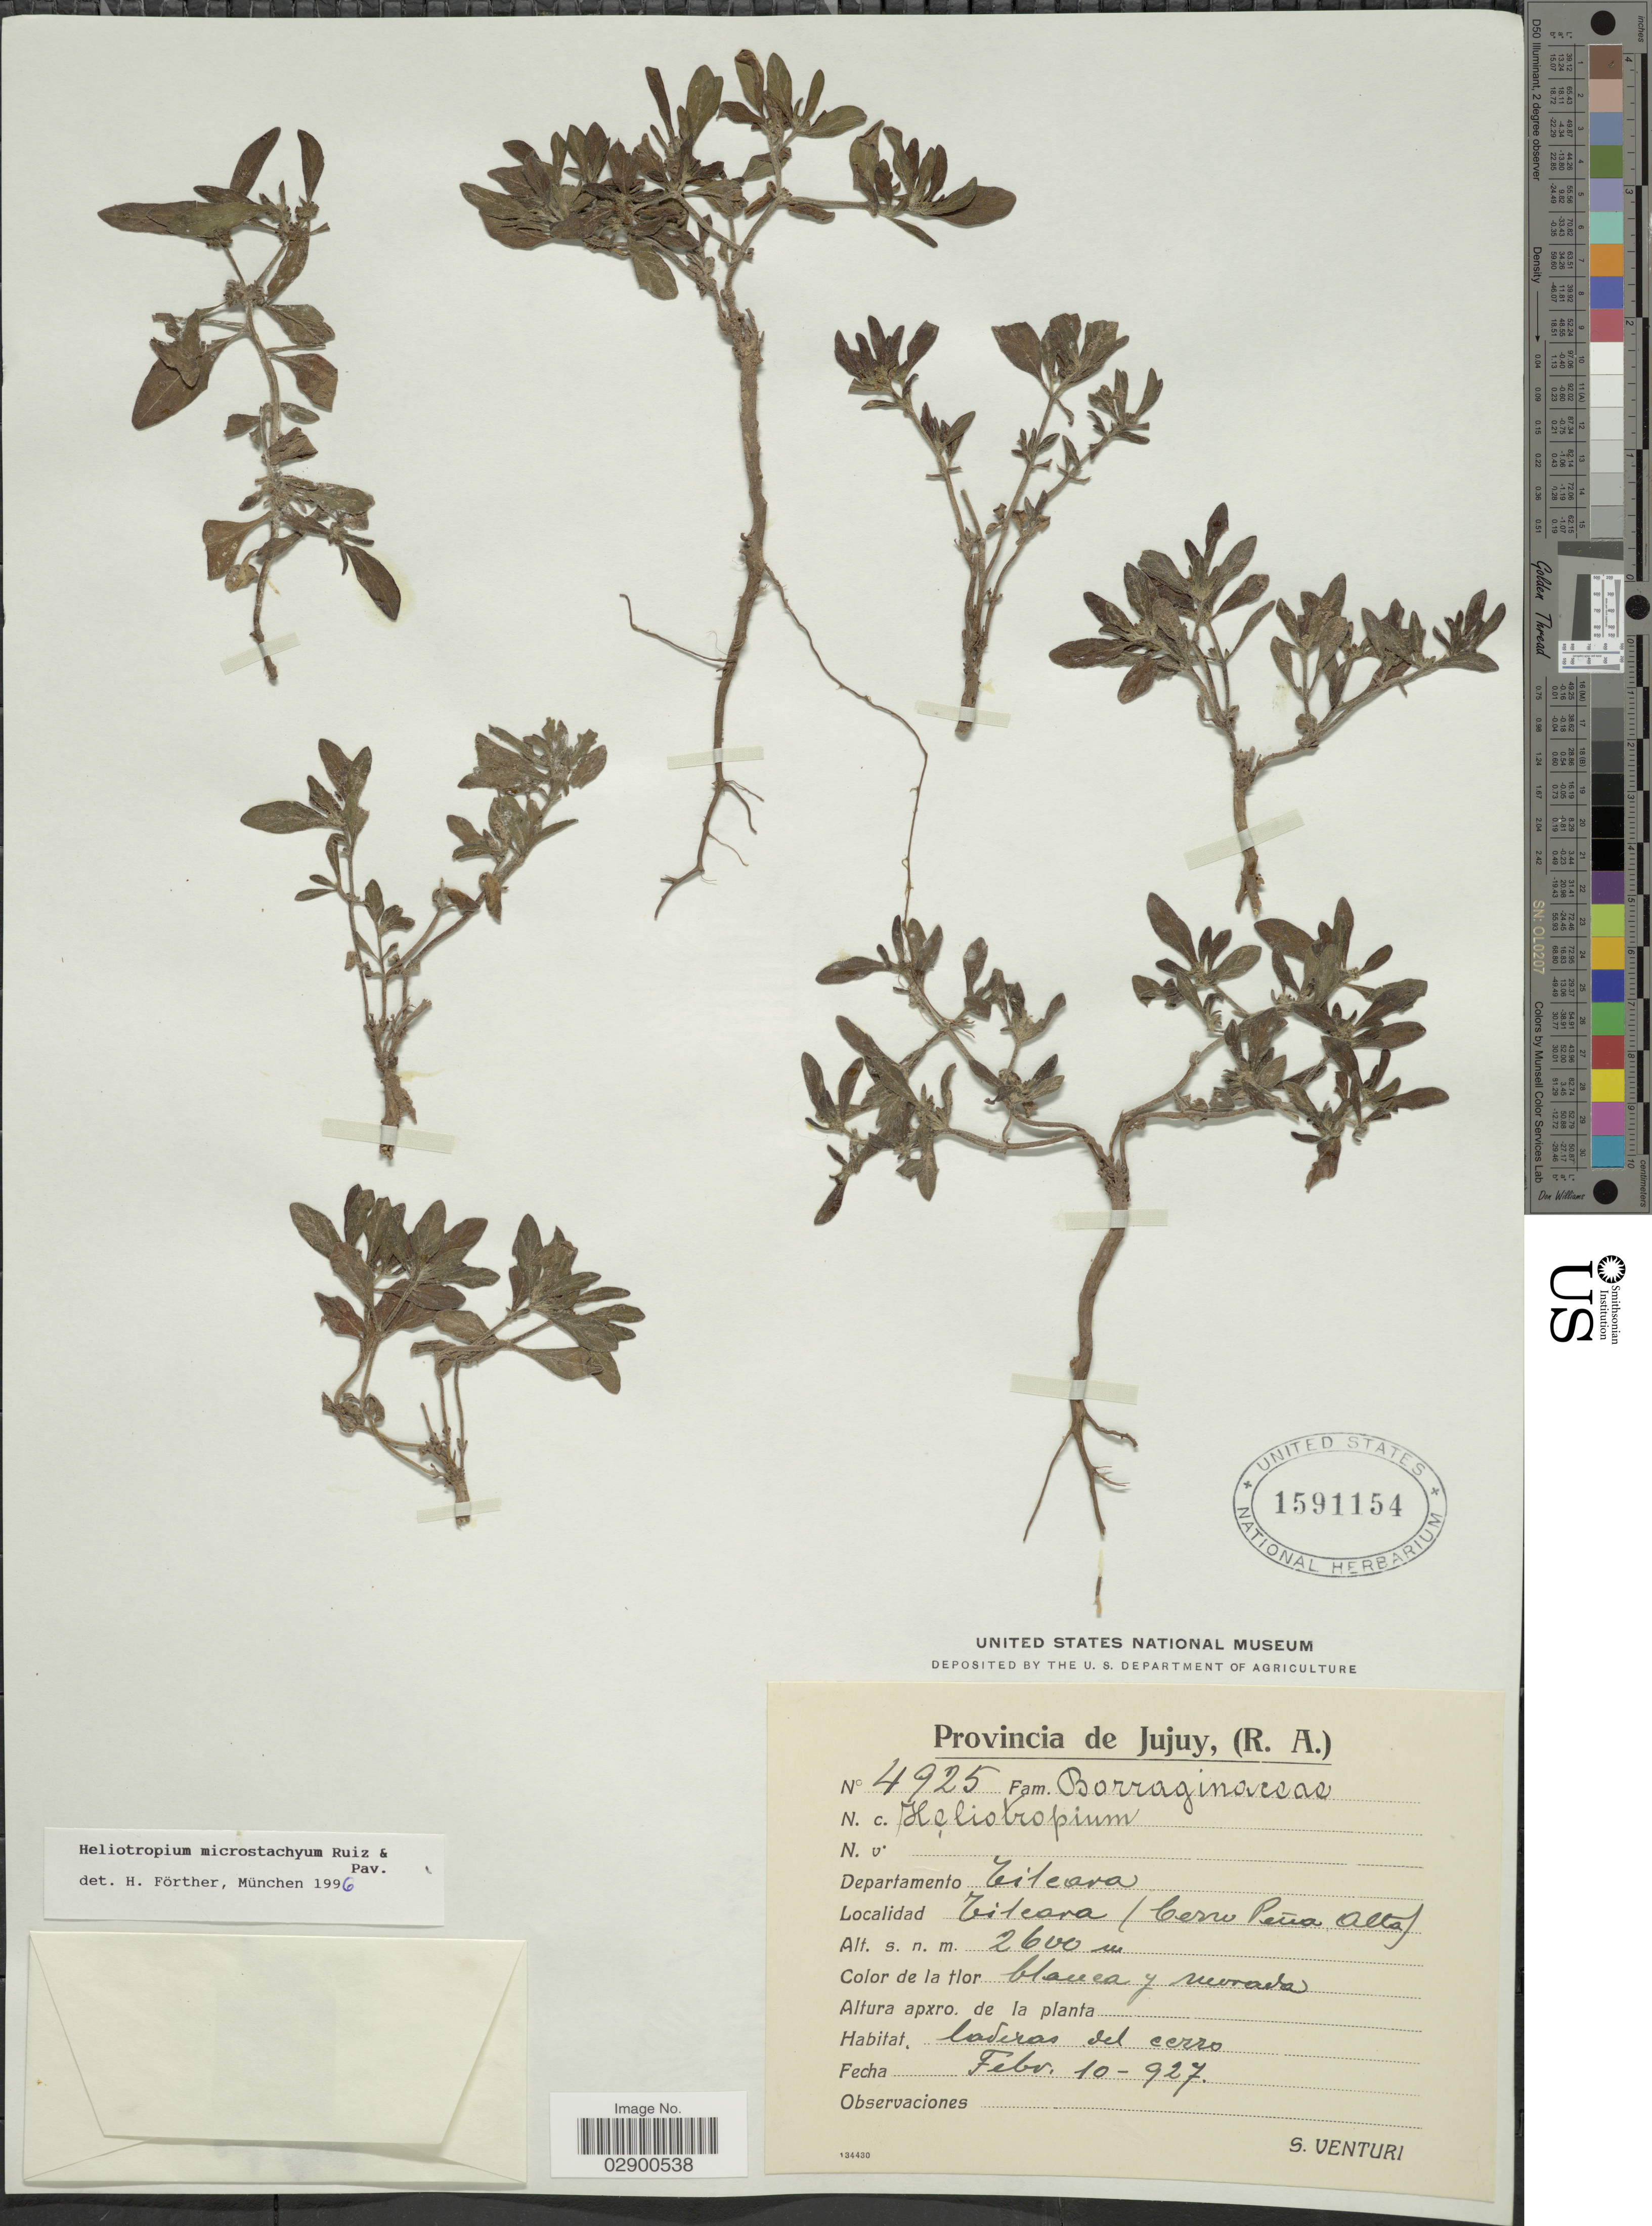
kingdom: Plantae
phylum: Tracheophyta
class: Magnoliopsida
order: Boraginales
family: Heliotropiaceae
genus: Heliotropium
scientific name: Heliotropium microstachyum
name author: Ruiz & Pav.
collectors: S. Venturi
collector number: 4925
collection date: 1927-02-10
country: Argentina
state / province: Jujuy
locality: Departamento Titeara. Titeara (Cerro Peña Alta).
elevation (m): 2600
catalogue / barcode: US 1591154